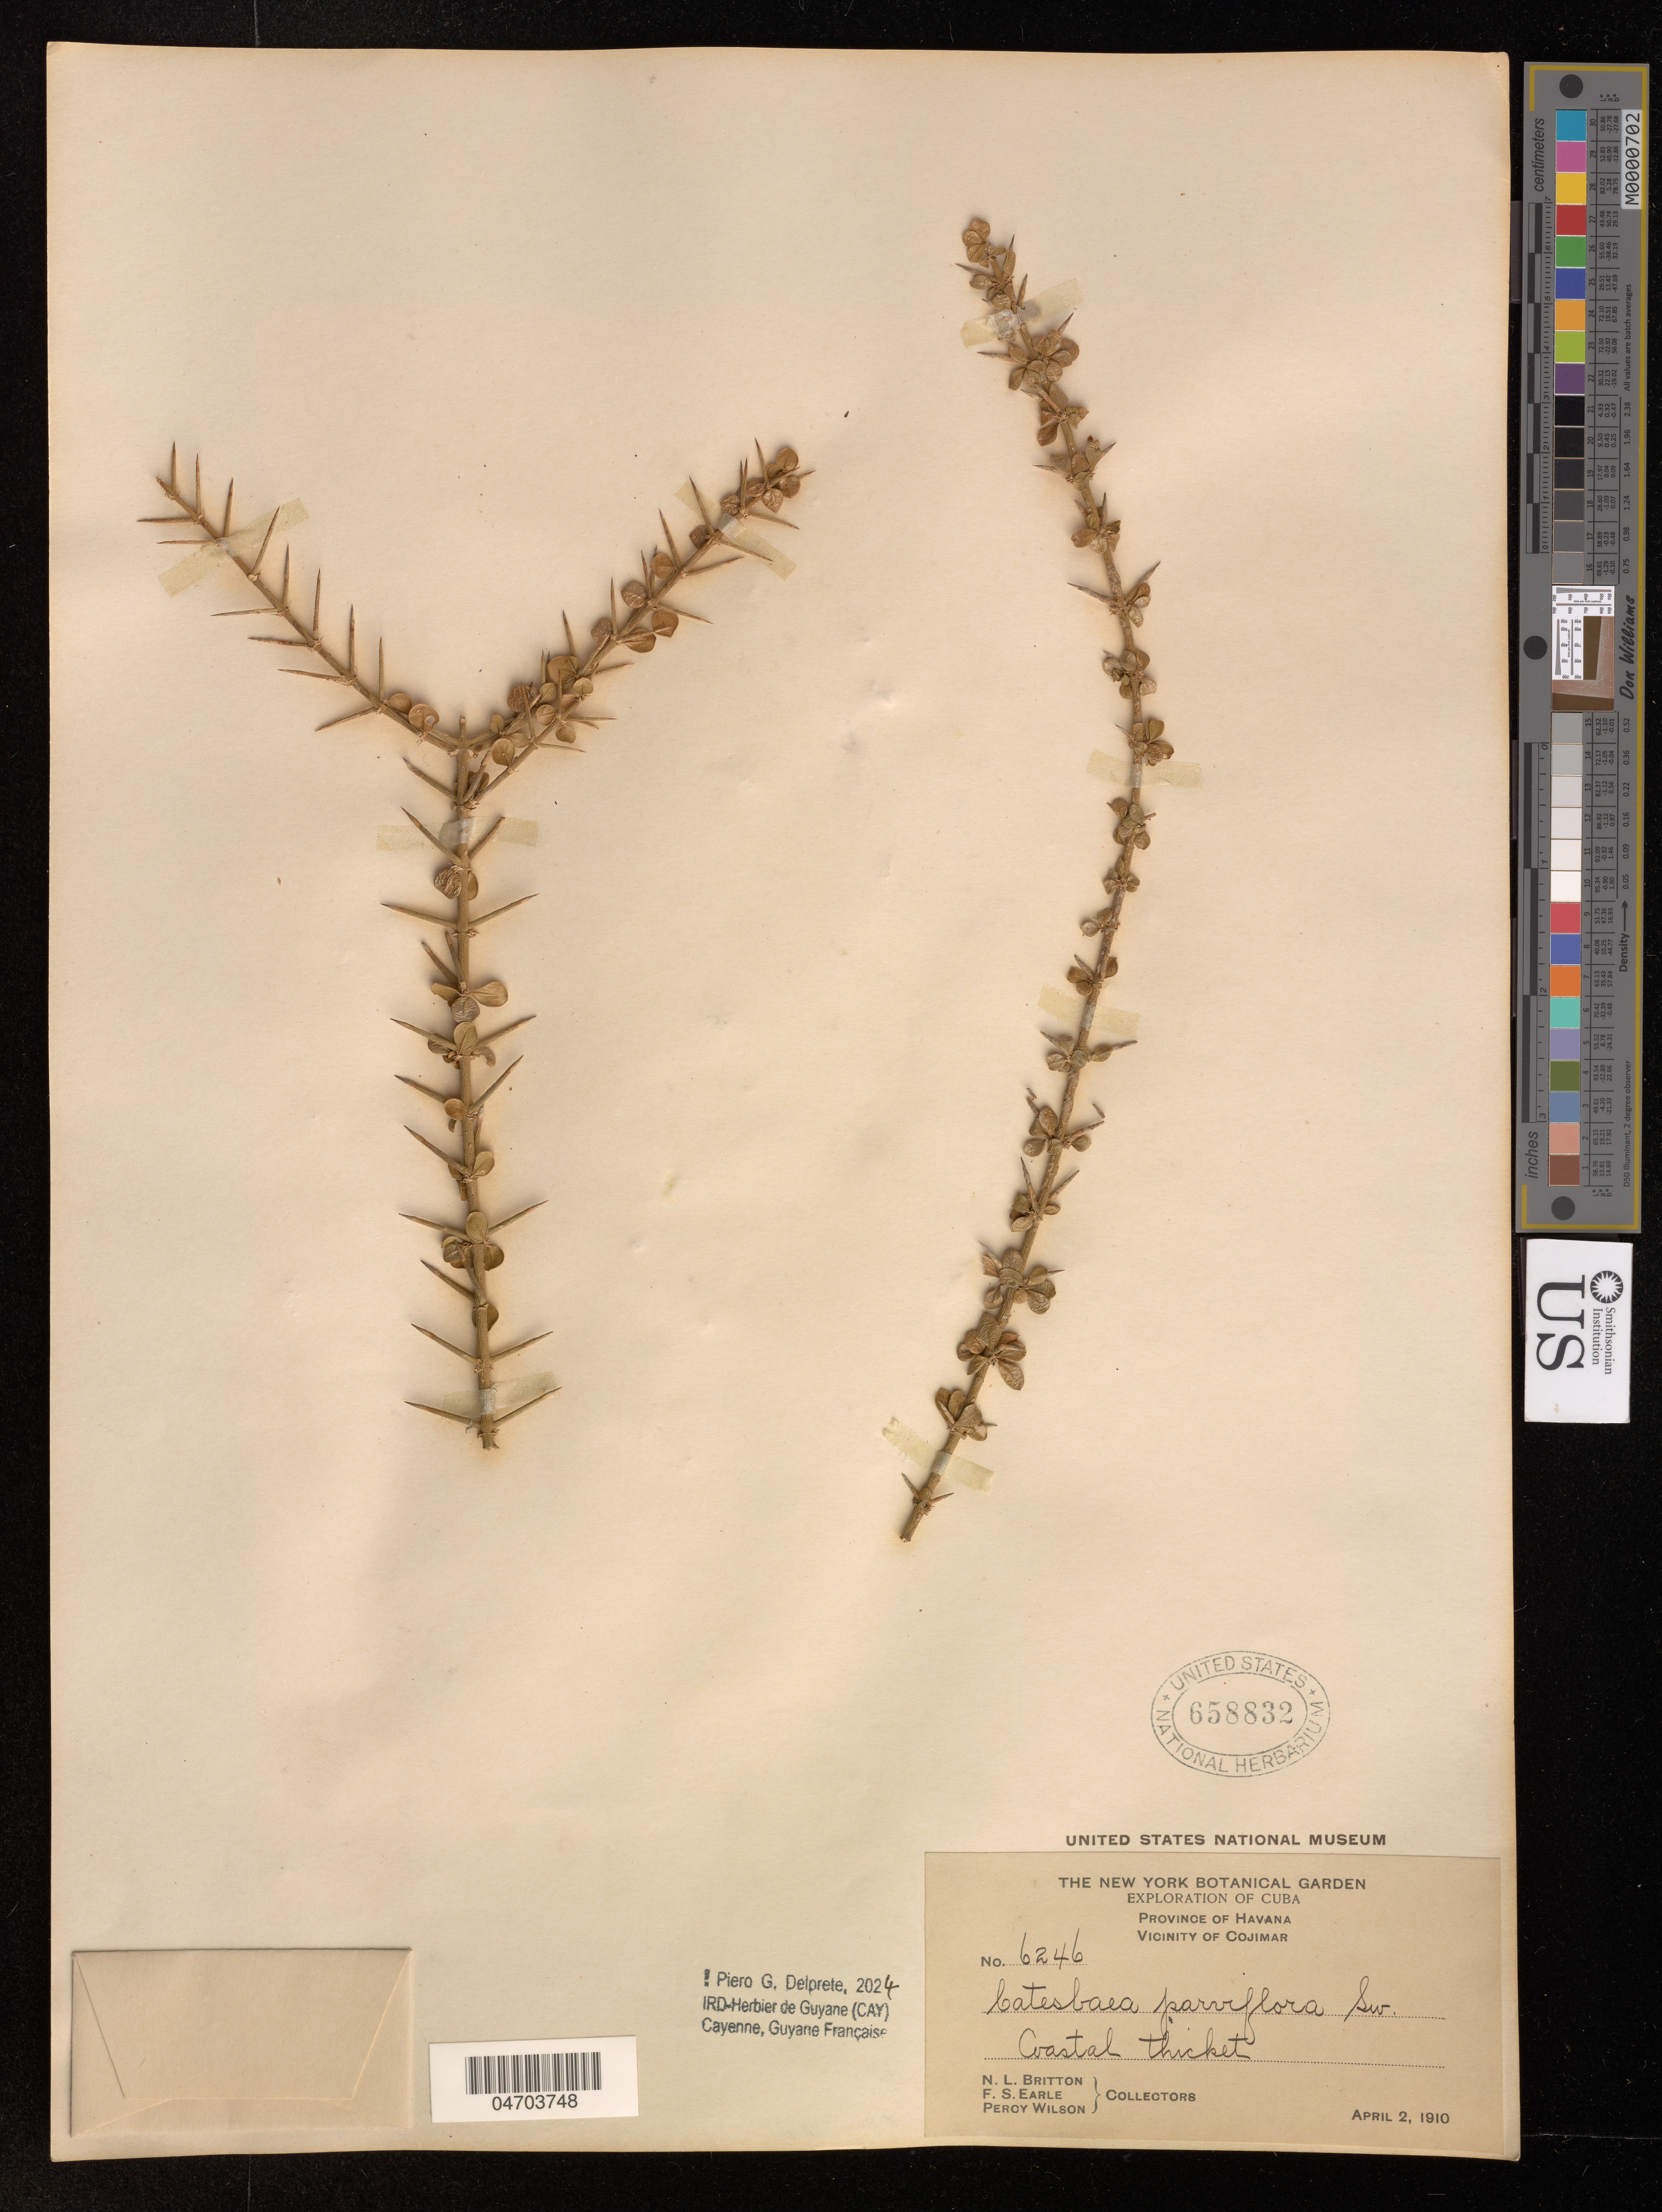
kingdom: Plantae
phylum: Tracheophyta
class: Magnoliopsida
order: Gentianales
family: Rubiaceae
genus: Catesbaea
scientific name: Catesbaea parviflora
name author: Sw.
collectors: F. S. Earle & P. Wilson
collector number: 6246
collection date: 1910-04-02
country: Cuba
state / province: La Habana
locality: Province of Havana. Vicinity of Cojimar. Coastal thicket.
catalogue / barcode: US 658832